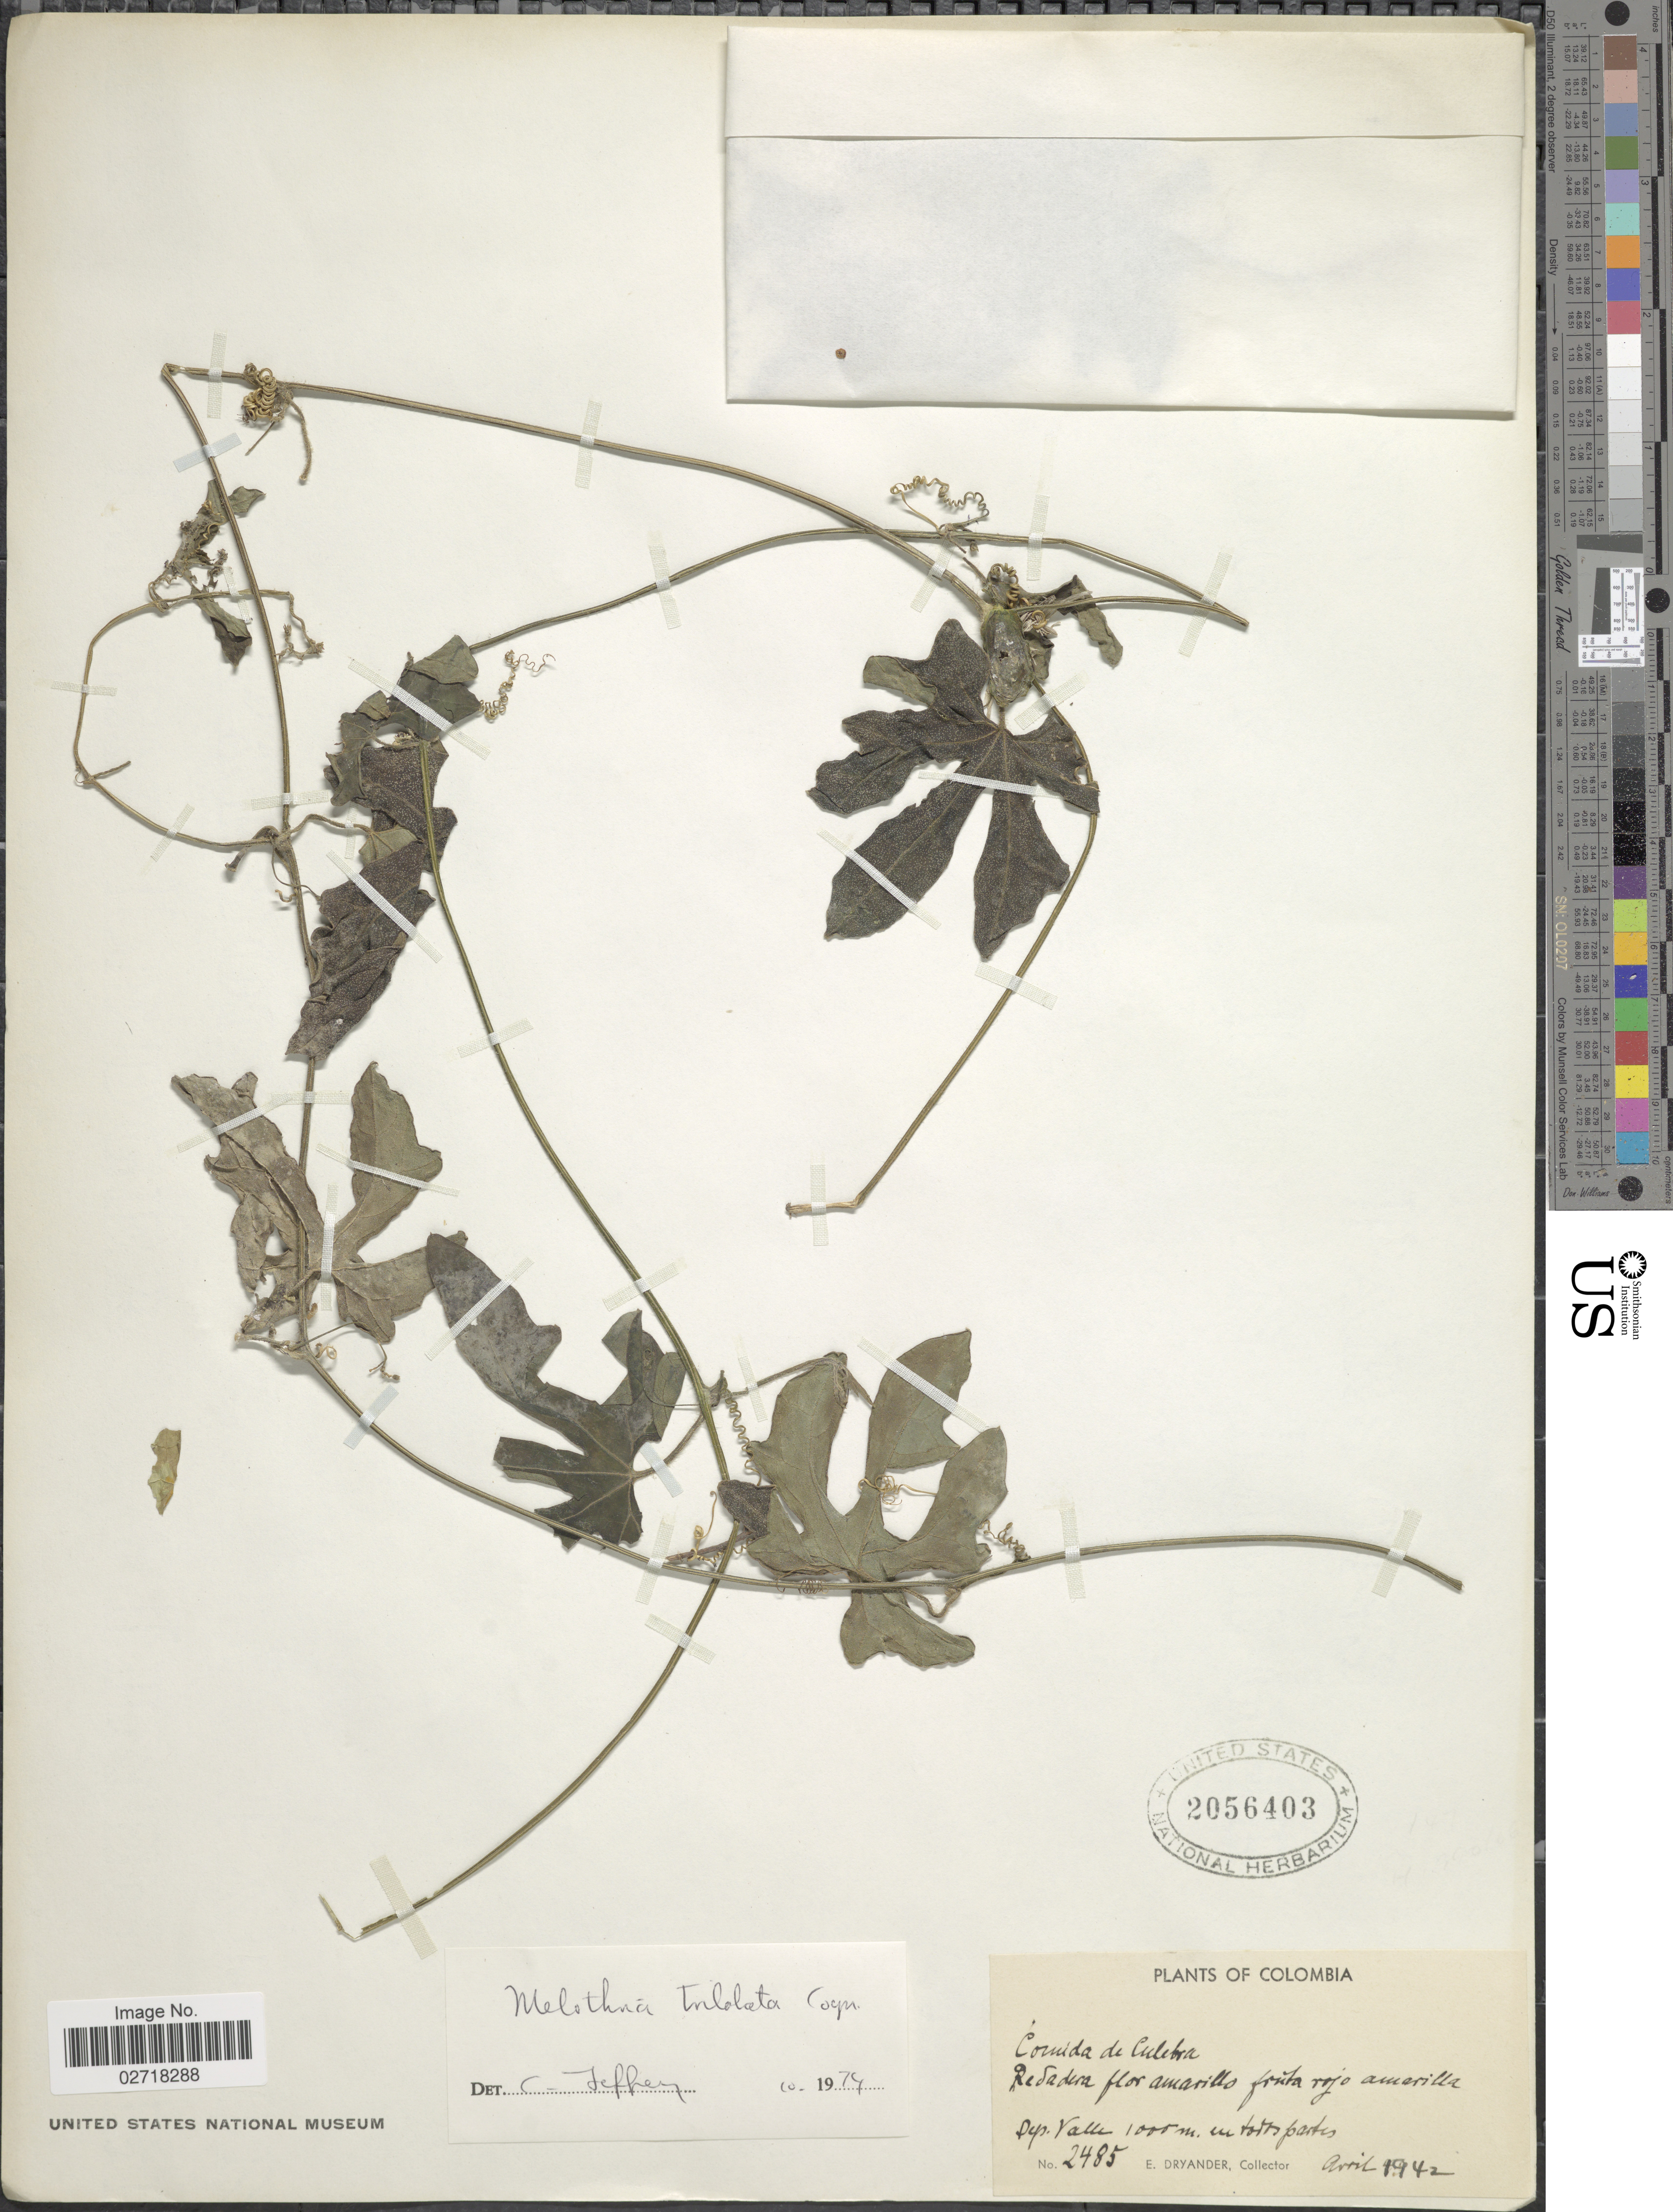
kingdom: Plantae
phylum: Tracheophyta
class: Magnoliopsida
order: Cucurbitales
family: Cucurbitaceae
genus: Melothria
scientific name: Melothria trilobata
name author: Cogn.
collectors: E. Dryander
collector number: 2485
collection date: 1942-04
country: Colombia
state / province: Valle del Cauca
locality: Dep. Valle, en todos partes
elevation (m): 1000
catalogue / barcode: US 2056403